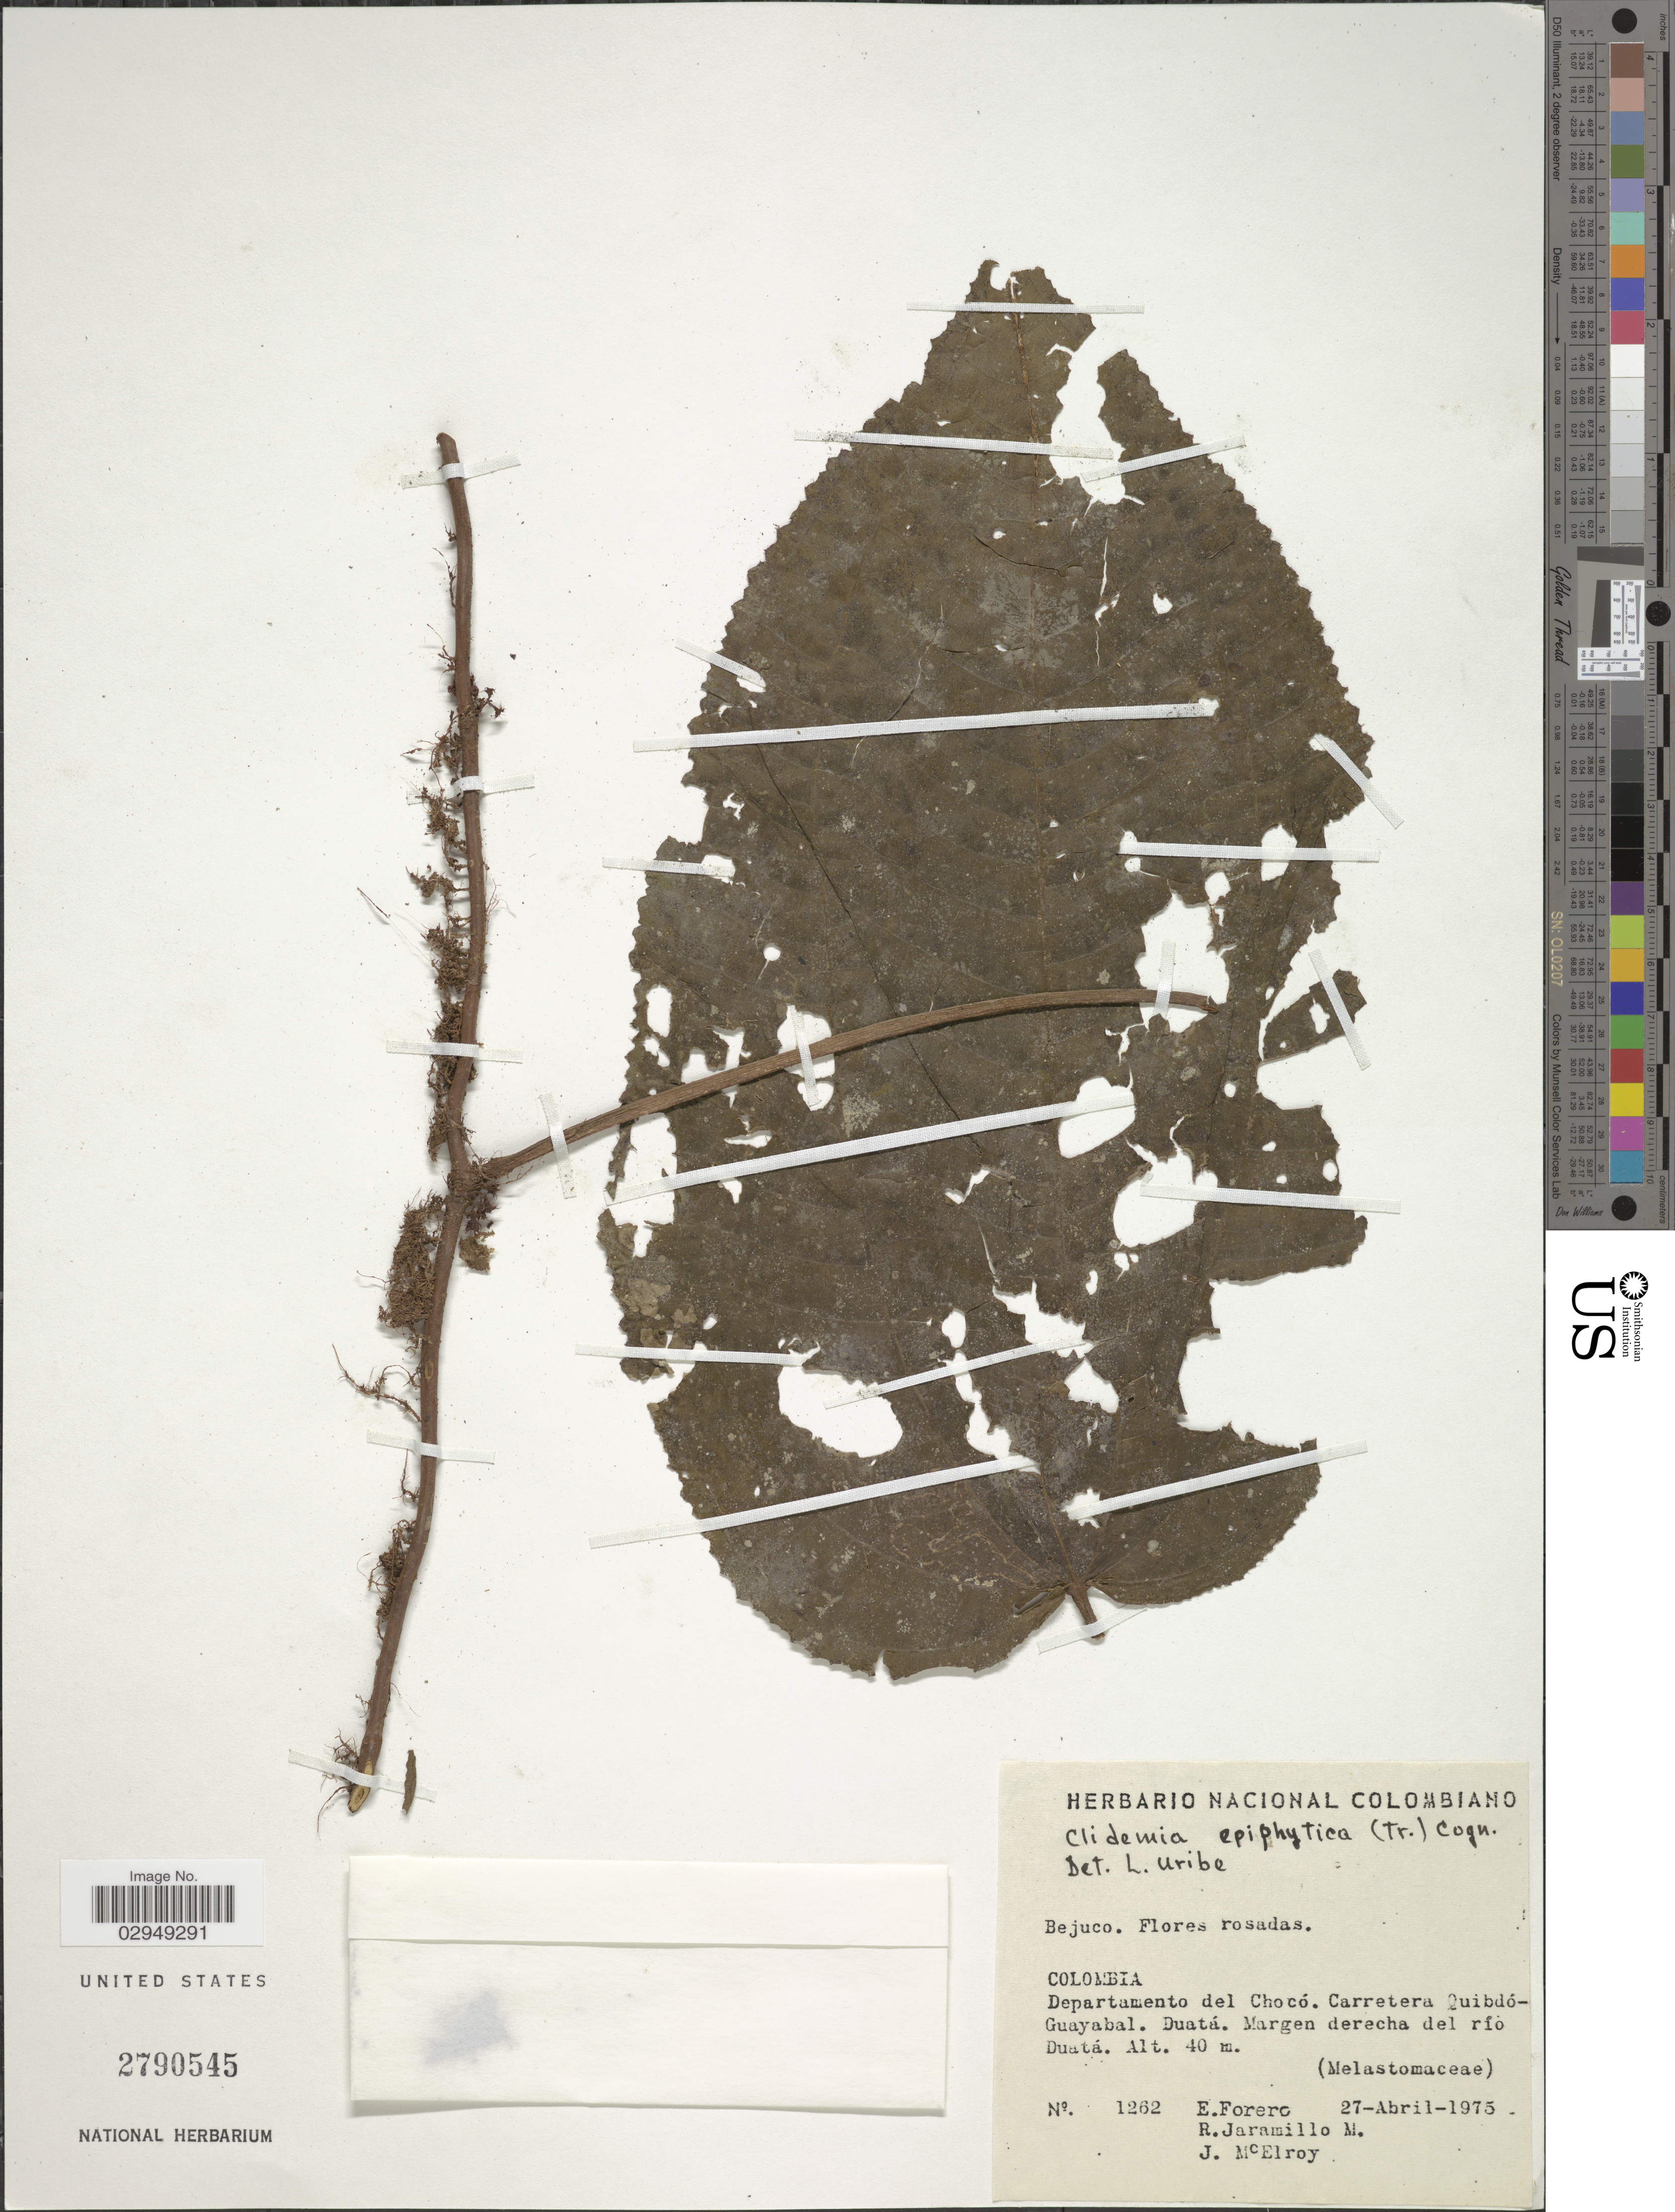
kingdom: Plantae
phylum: Tracheophyta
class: Magnoliopsida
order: Myrtales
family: Melastomataceae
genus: Clidemia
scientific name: Clidemia epiphytica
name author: (Triana) Cogn.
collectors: E. Forero, R. Jaramillo M. & J. B. McElroy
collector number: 1262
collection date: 1975-04-27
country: Colombia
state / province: Chocó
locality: Departamento del Chocó. Carretera Quibdó-Guayabal. Duatá. Margen derecha del río Duatá.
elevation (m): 40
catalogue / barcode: US 2790545